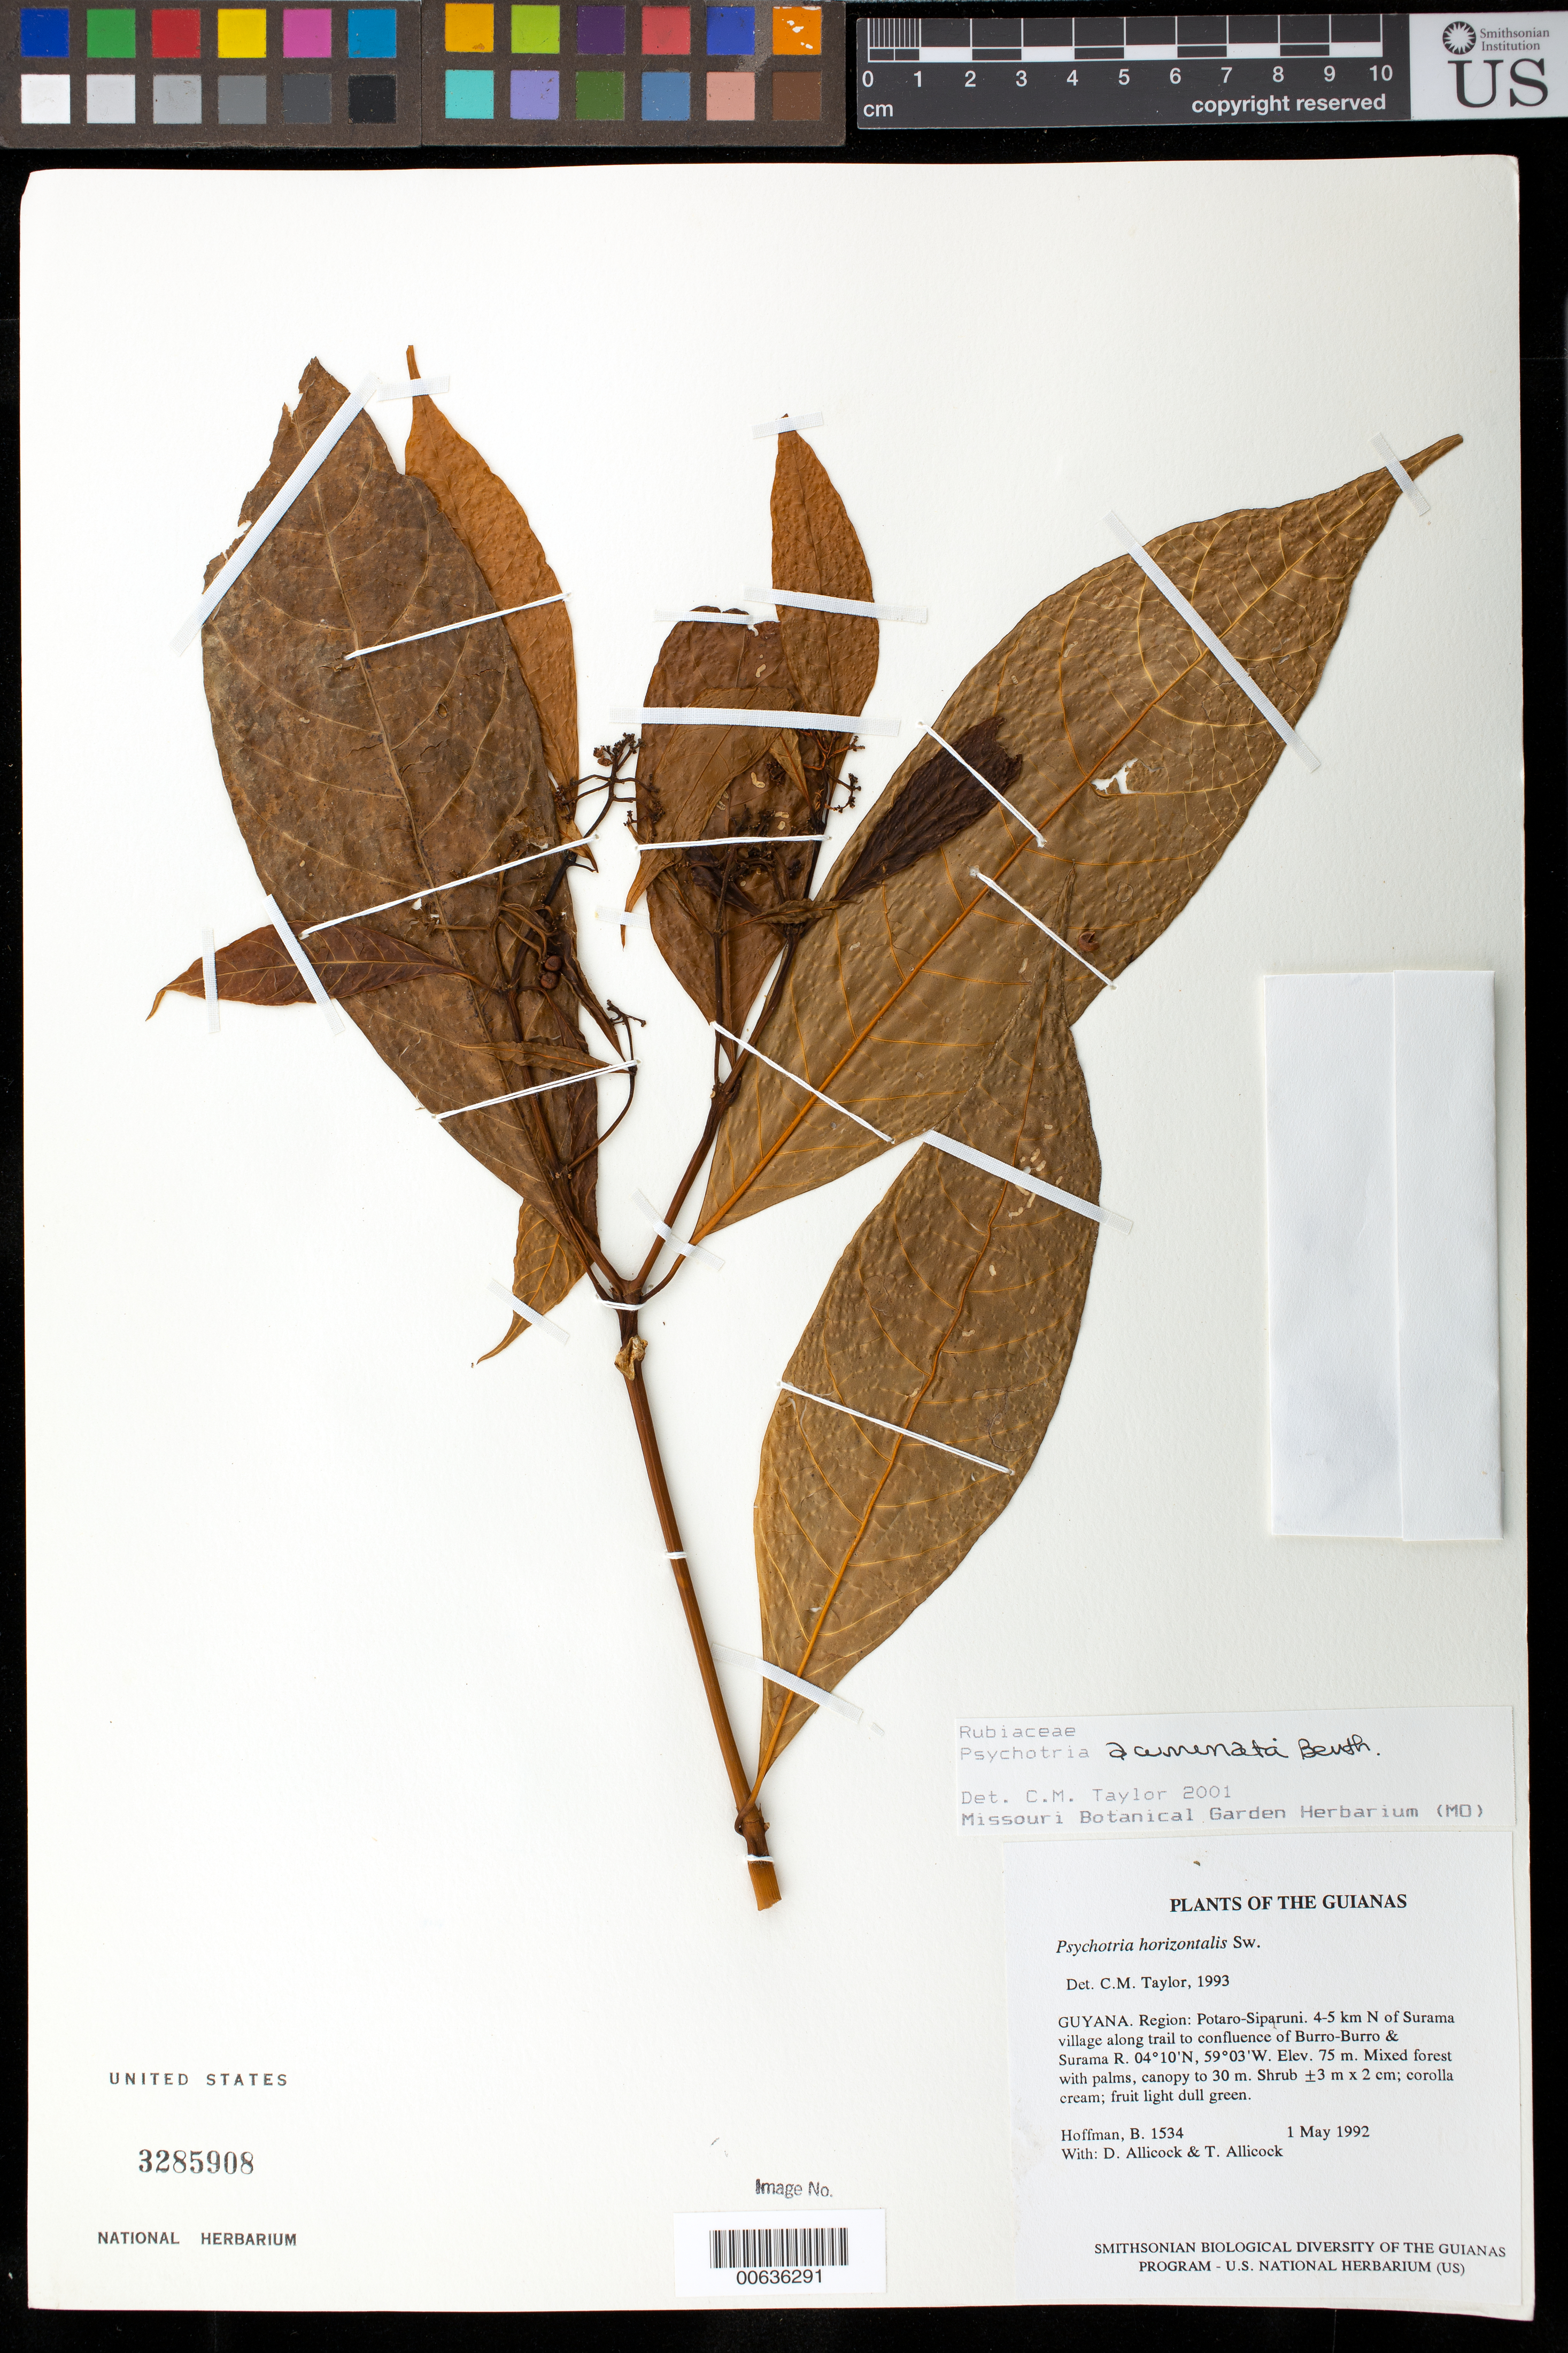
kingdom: Plantae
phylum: Tracheophyta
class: Magnoliopsida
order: Gentianales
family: Rubiaceae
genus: Palicourea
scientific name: Palicourea acuminata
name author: (Benth.) Borhidi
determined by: Kirkbride, J. H., Jr.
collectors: B. Hoffman, D. Allicock & T. Allicock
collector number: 1534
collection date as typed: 1 May 1992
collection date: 1992-05-01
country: Guyana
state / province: Potaro-Siparuni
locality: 4-5 km N of Surama village along trail to confluence of Burro-Burro & Surama Rivers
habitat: Mixed forest with palms, canopy to 30 m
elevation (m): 75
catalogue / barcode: US 3285908